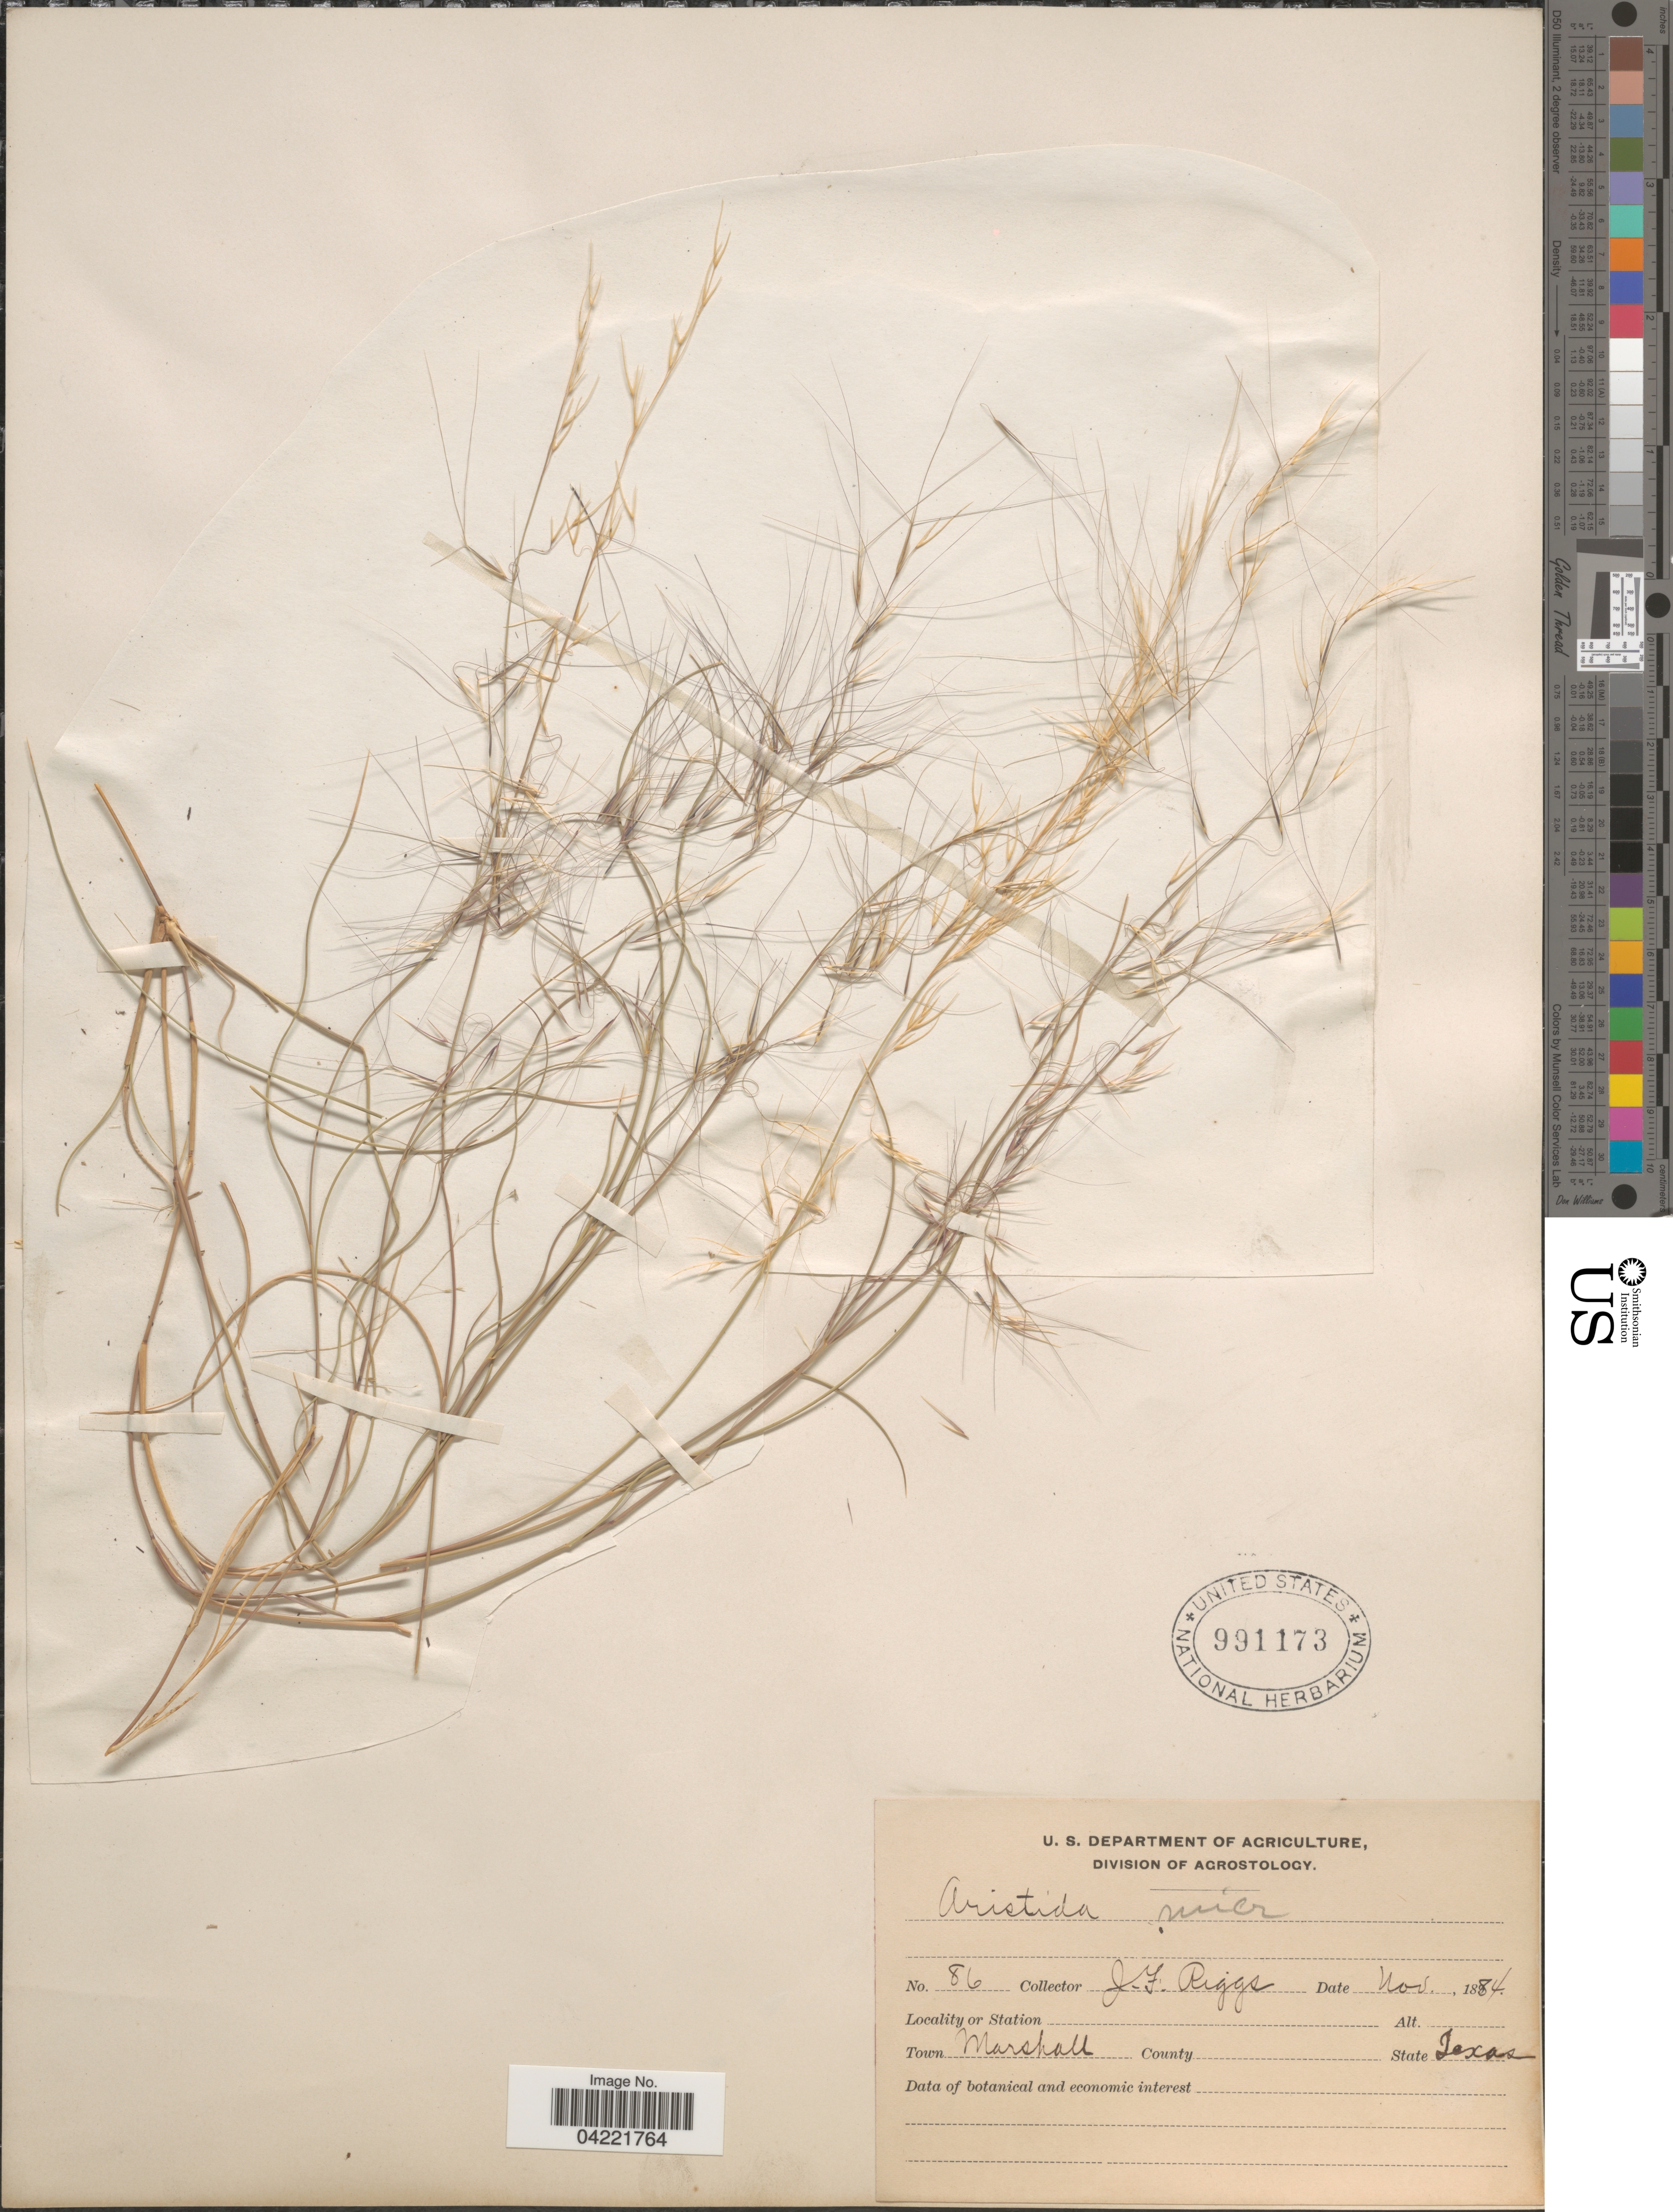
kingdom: Plantae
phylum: Tracheophyta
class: Liliopsida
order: Poales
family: Poaceae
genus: Aristida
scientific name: Aristida purpurea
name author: Nutt.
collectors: J. Riggs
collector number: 86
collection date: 1884-11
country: United States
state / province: Texas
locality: Town Marshall.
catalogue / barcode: US 991173